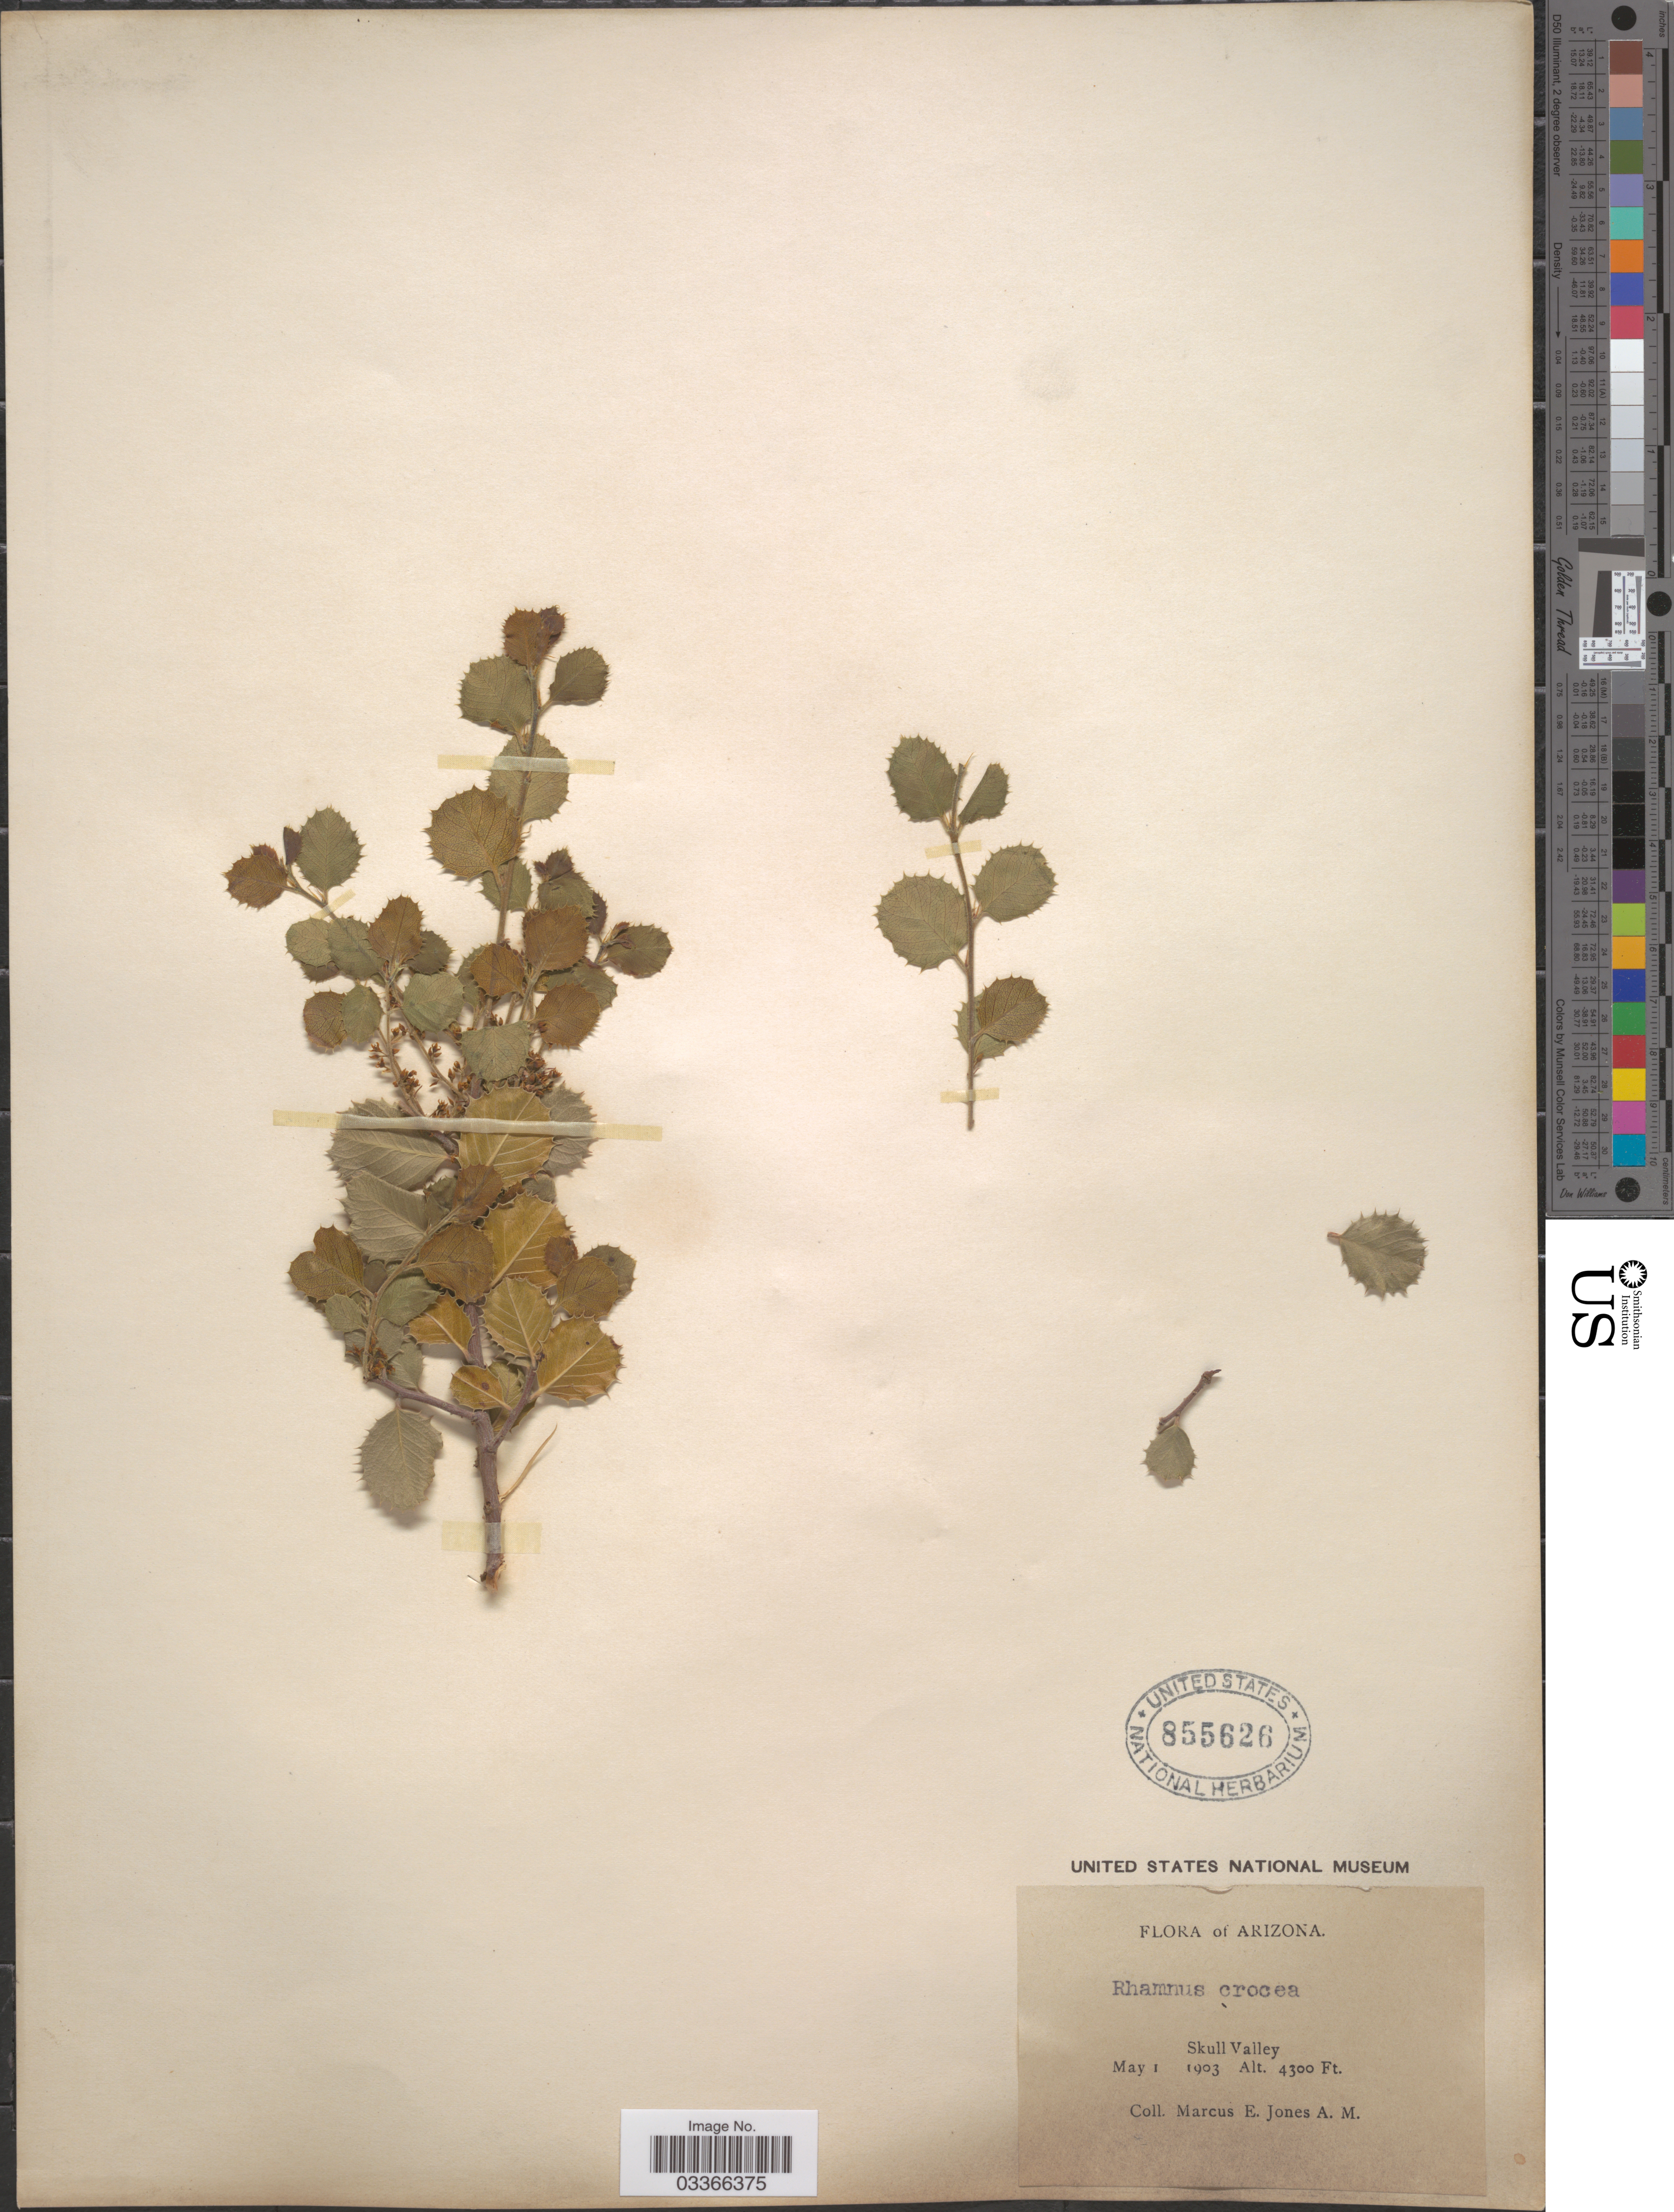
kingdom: Plantae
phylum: Tracheophyta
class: Magnoliopsida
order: Rosales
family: Rhamnaceae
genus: Rhamnus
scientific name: Rhamnus crocea var. ilicifolia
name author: (Kellogg) Greene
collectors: M. E. Jones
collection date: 1903-05-01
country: United States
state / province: Arizona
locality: Skull Valley.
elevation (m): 1311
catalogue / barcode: US 855626